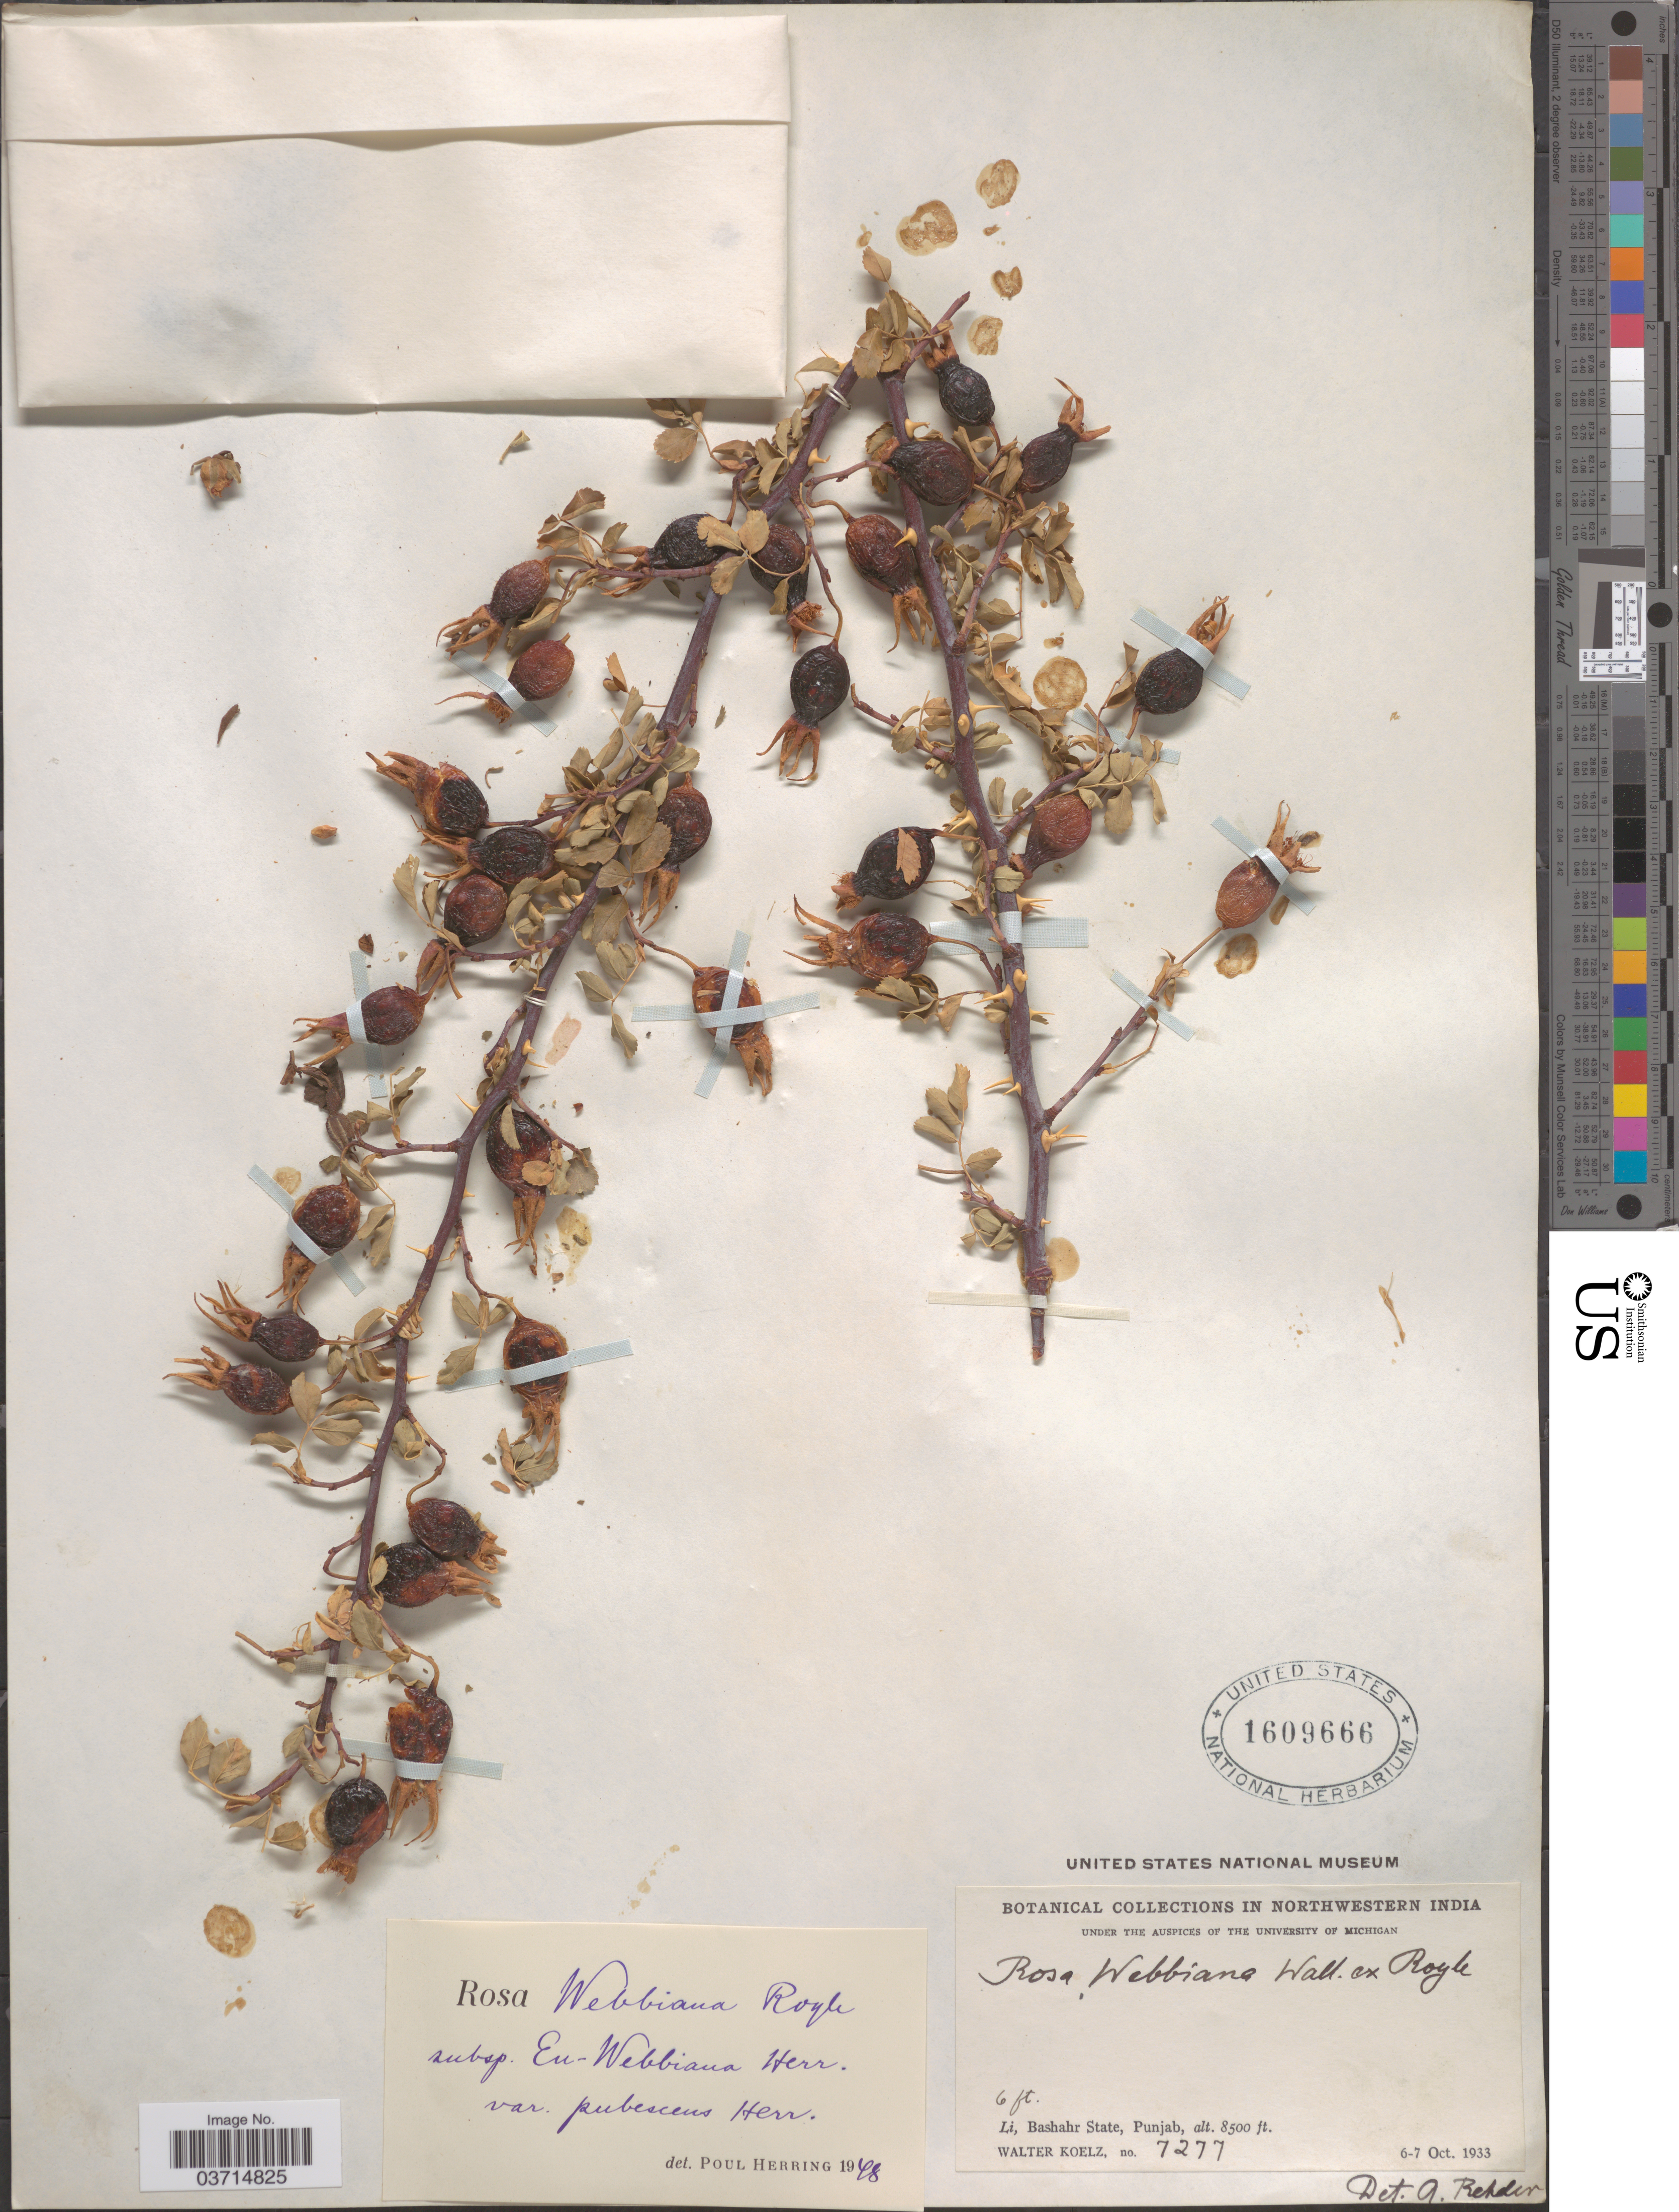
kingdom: Plantae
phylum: Tracheophyta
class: Magnoliopsida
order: Rosales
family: Rosaceae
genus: Rosa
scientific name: Rosa webbiana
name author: Wall. ex Royle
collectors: W. N. Koelz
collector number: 7277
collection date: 1933-10-06/1933-10-07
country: India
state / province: Punjab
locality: Northwestern India. Li, Bashahr State.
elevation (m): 2591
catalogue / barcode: US 1609666